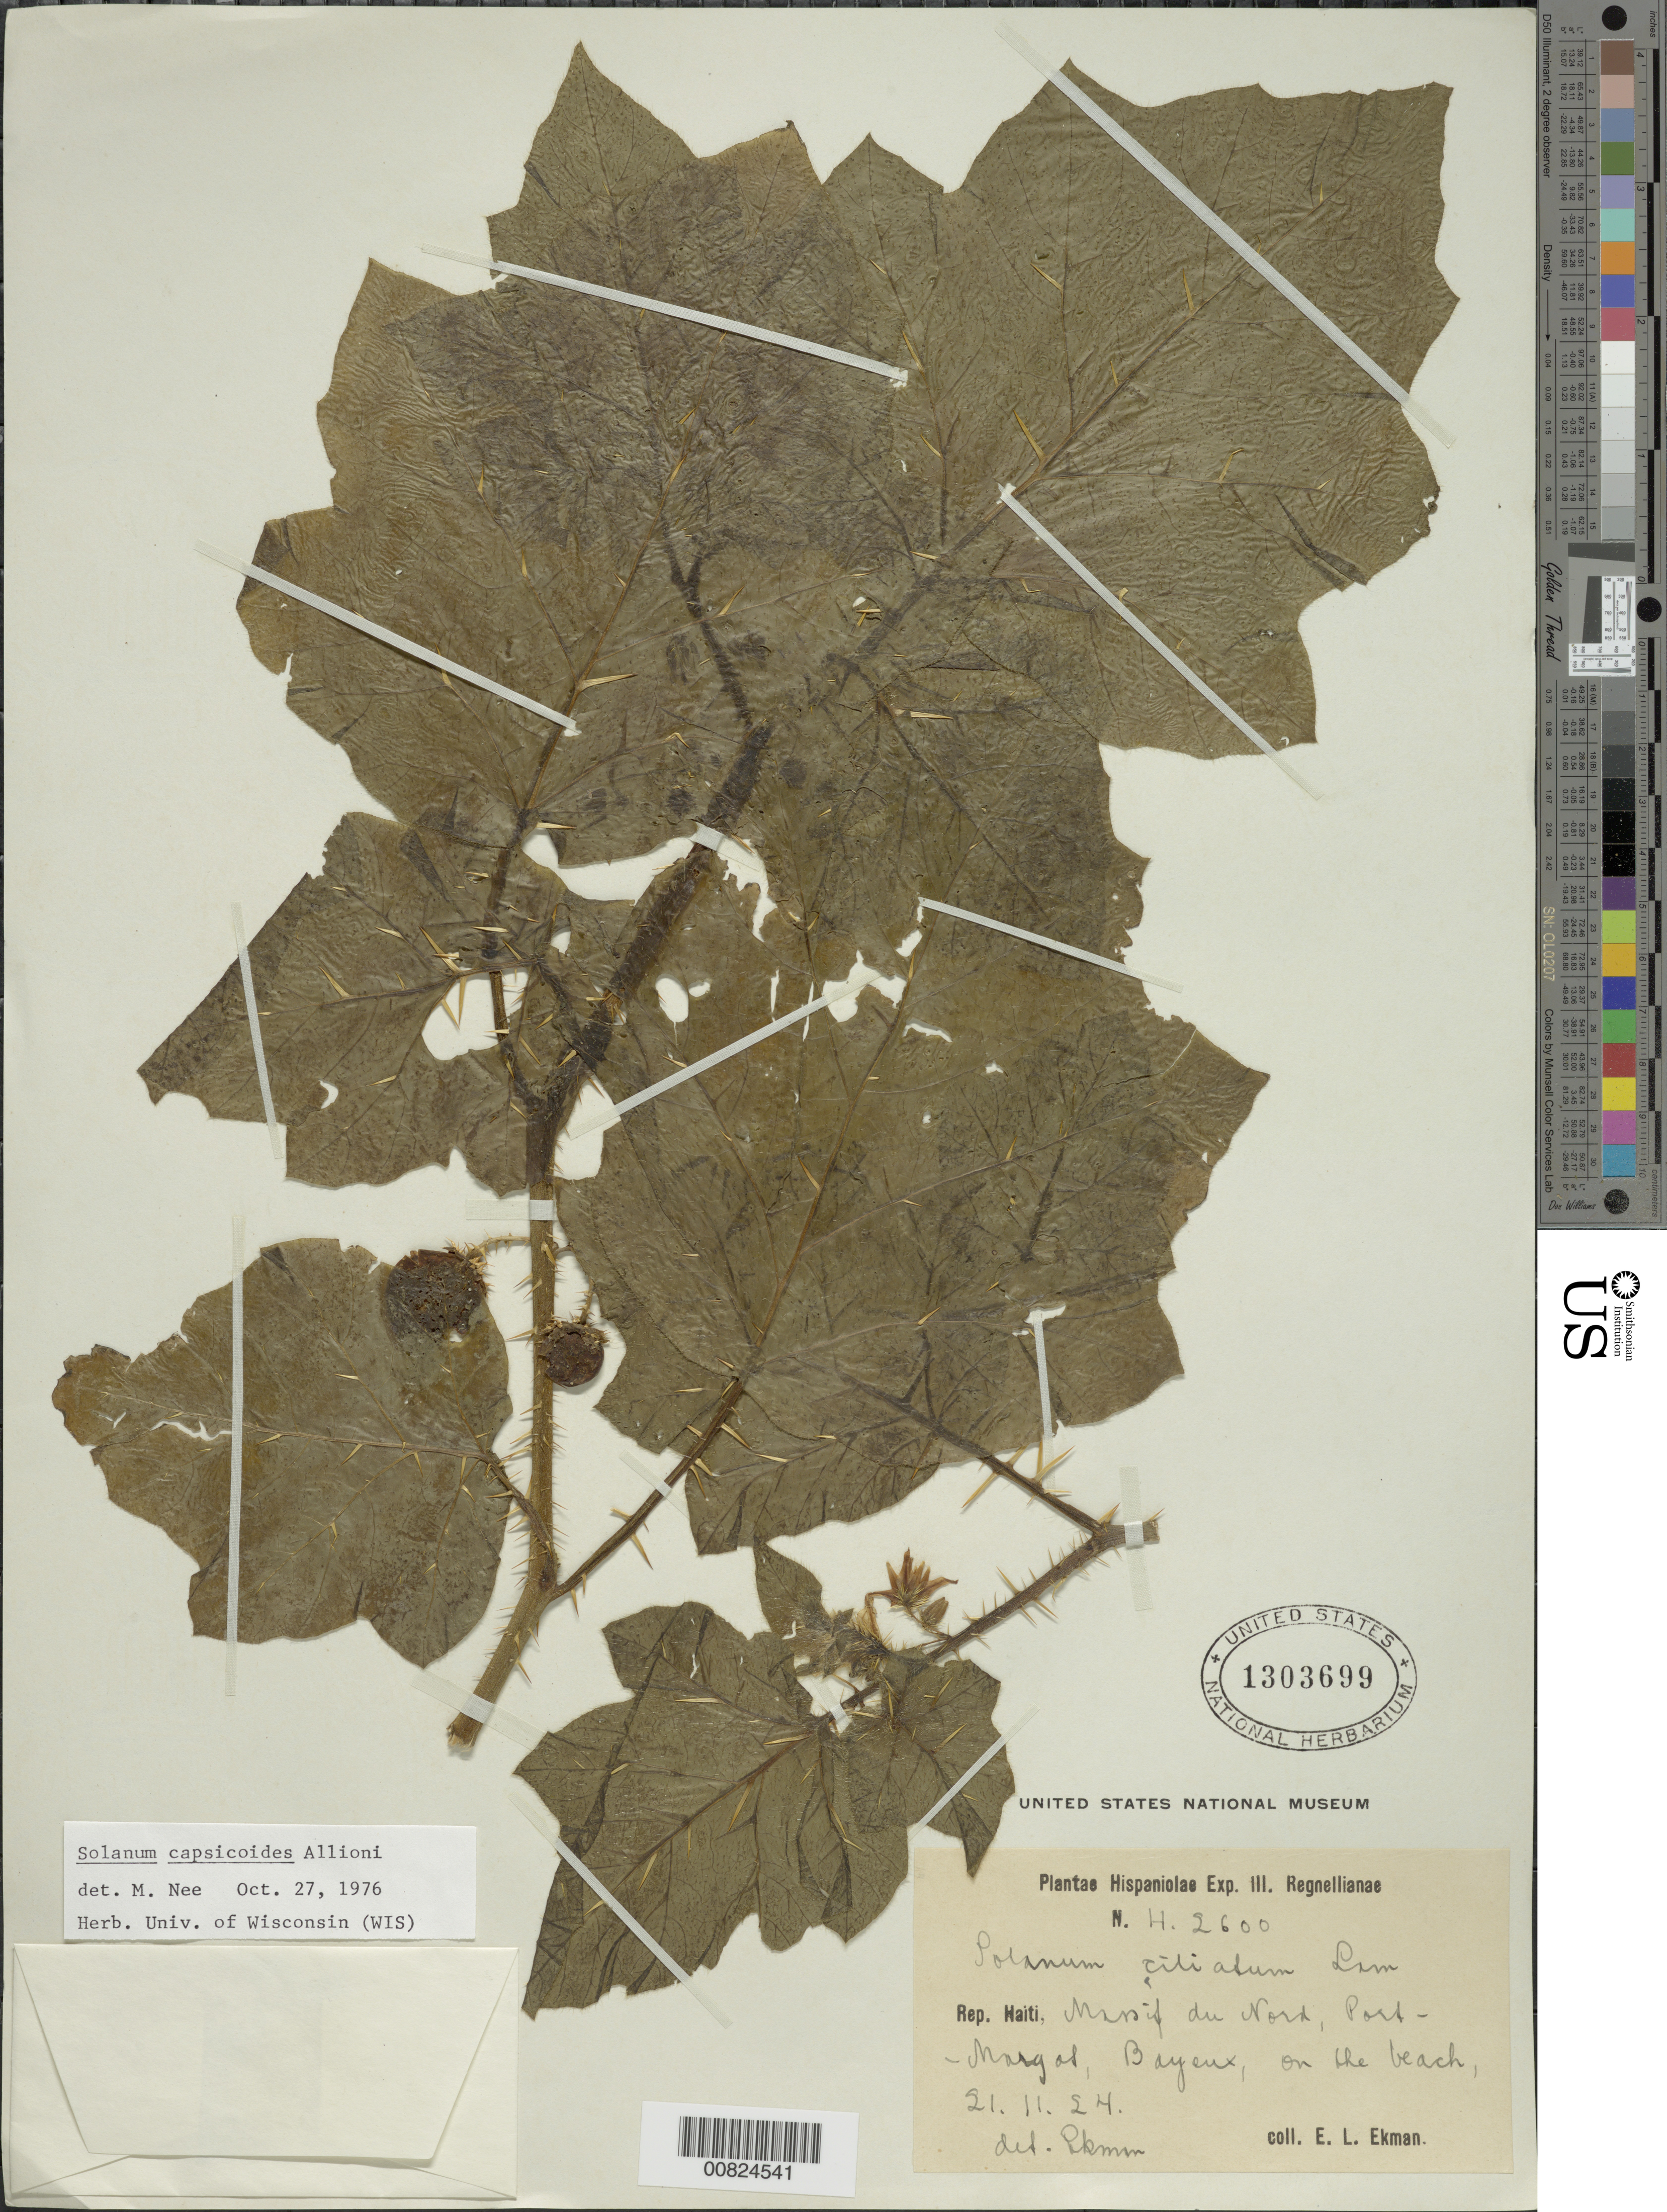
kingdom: Plantae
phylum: Tracheophyta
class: Magnoliopsida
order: Solanales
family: Solanaceae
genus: Solanum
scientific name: Solanum capsicoides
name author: All.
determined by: Nee, Michael H.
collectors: E. L. Ekman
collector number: H 2600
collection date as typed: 21 Nov 1924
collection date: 1924-11-21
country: Haiti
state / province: Nord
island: Hispaniola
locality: Massif du Nord, Port-Margot, Bayeux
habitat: On beach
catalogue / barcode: US 1303699